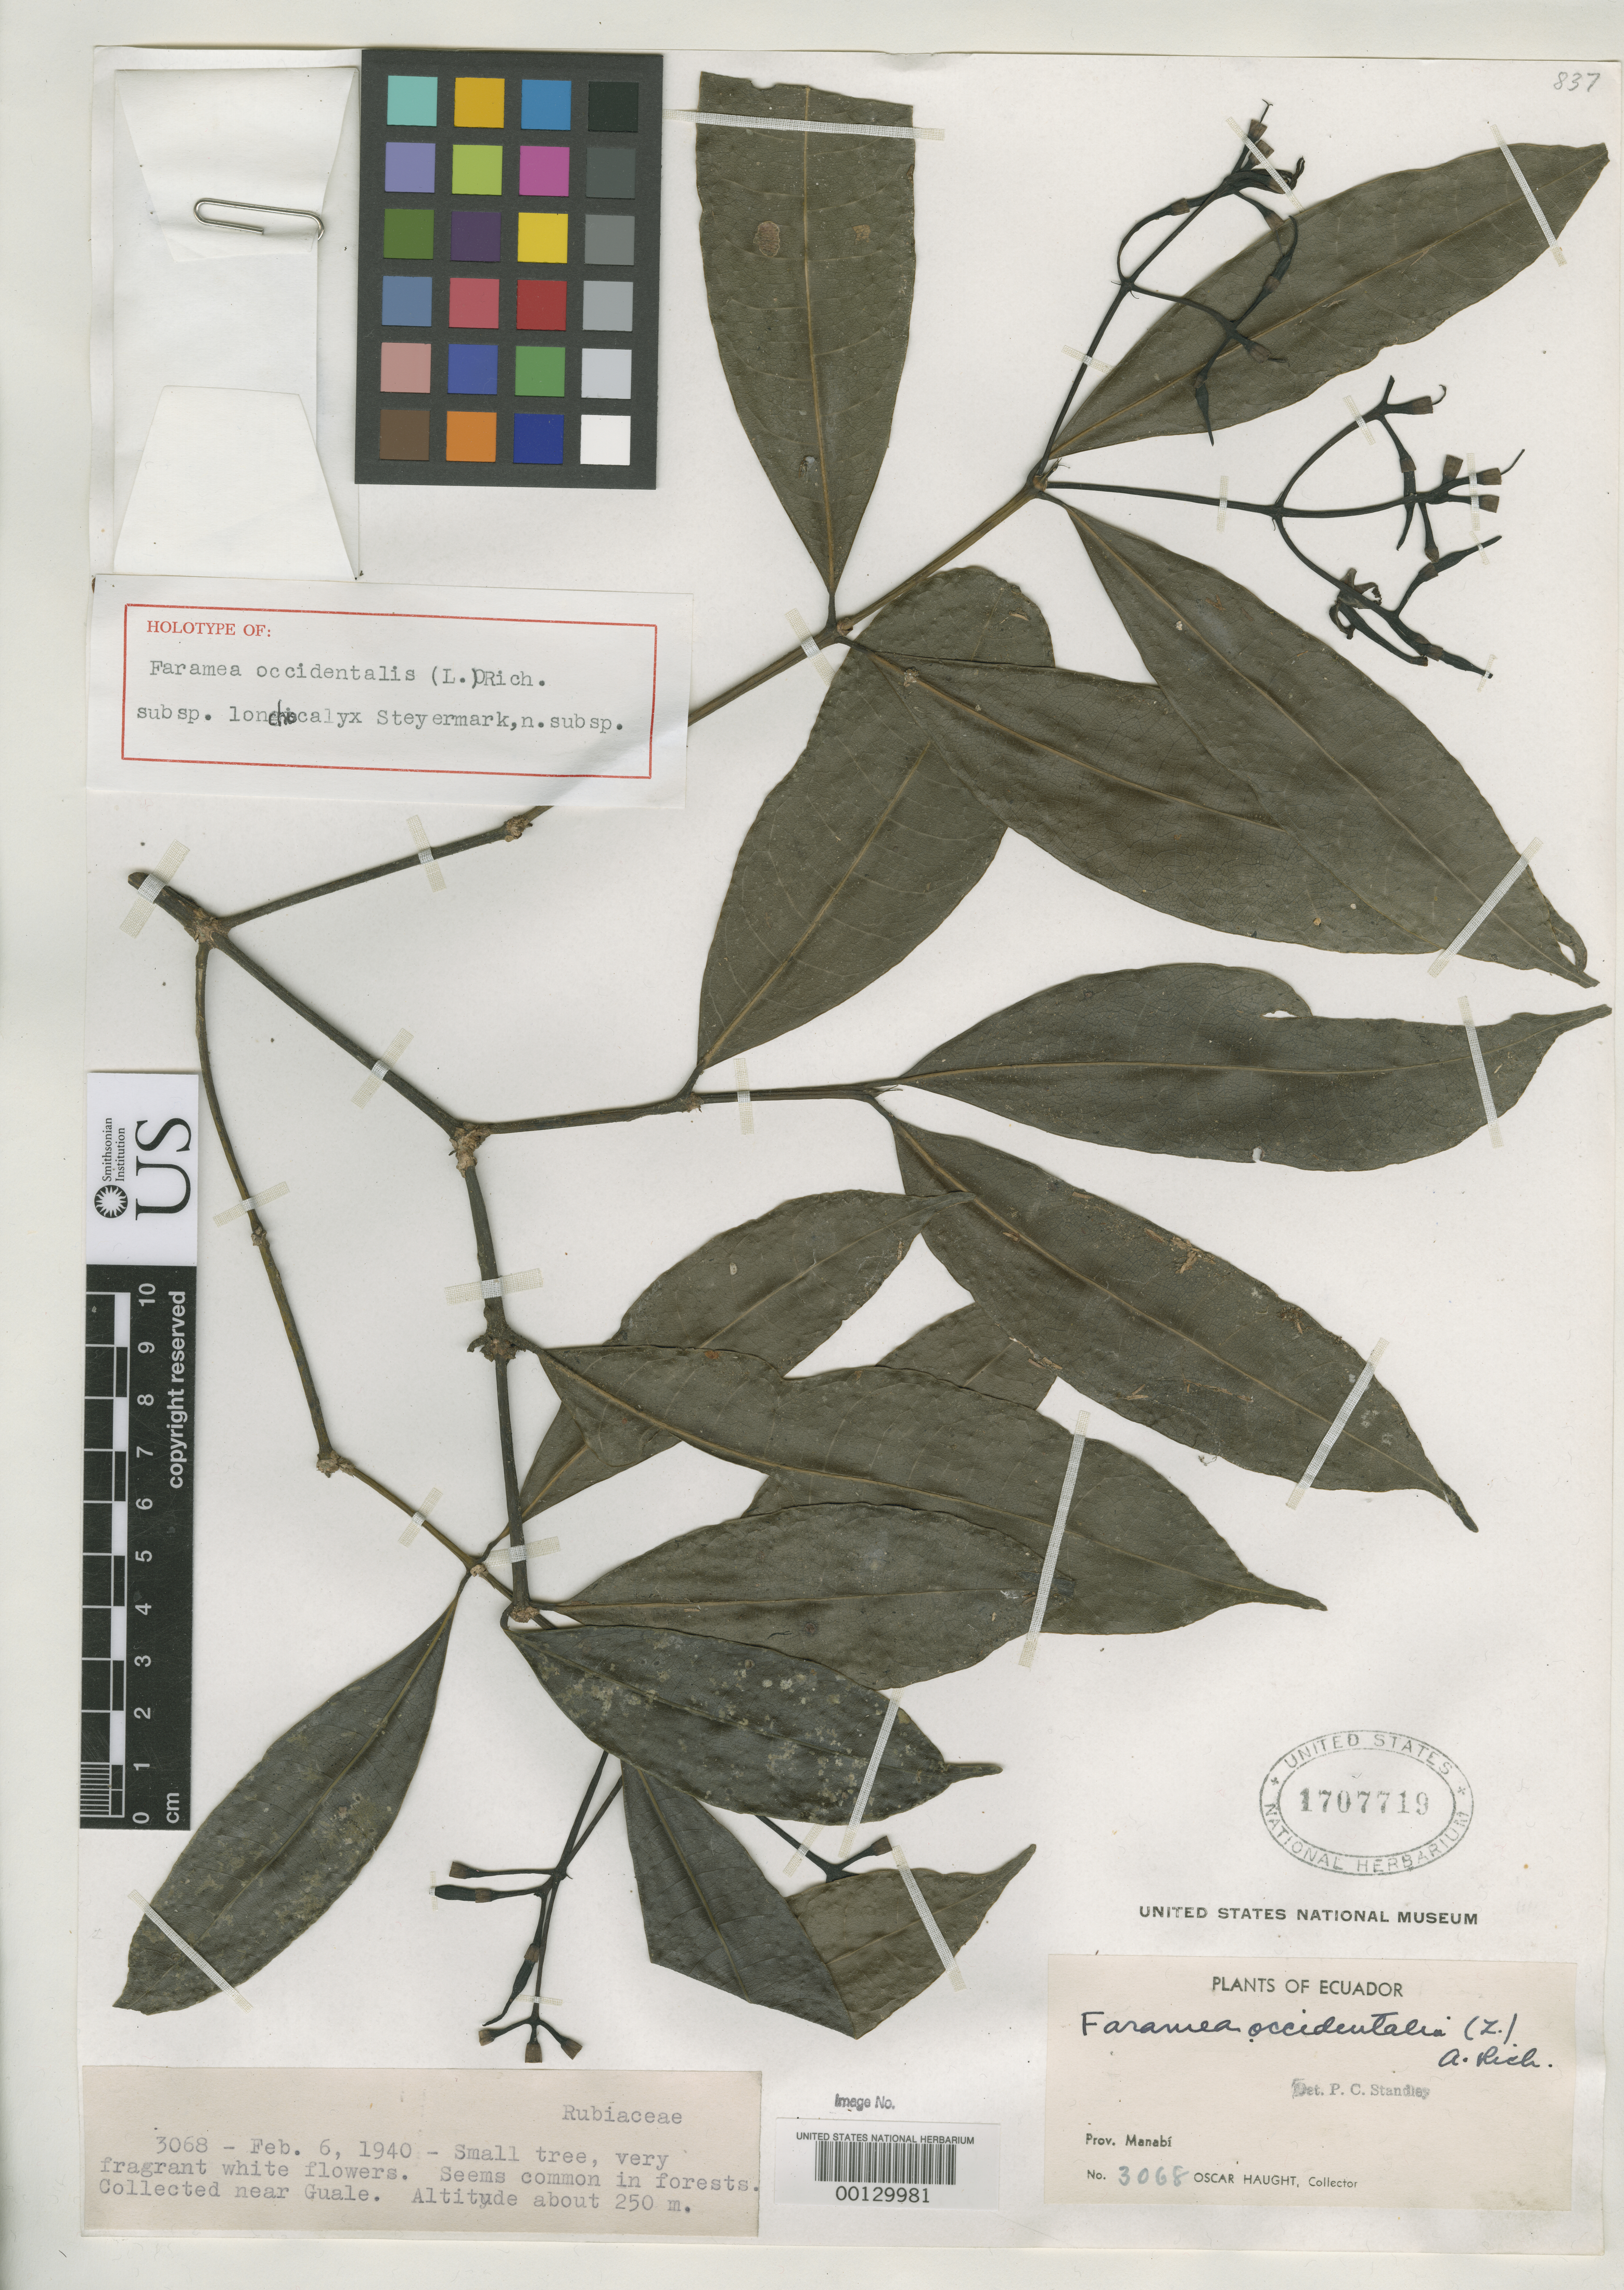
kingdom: Plantae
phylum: Tracheophyta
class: Magnoliopsida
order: Gentianales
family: Rubiaceae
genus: Faramea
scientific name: Faramea occidentalis subsp. lonchocalyx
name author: Steyerm.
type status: Holotype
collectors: O. L. Haught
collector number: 3068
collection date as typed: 06 Feb 1940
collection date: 1940-02-06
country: Ecuador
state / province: Manabí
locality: Guale.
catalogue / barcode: US 1707719